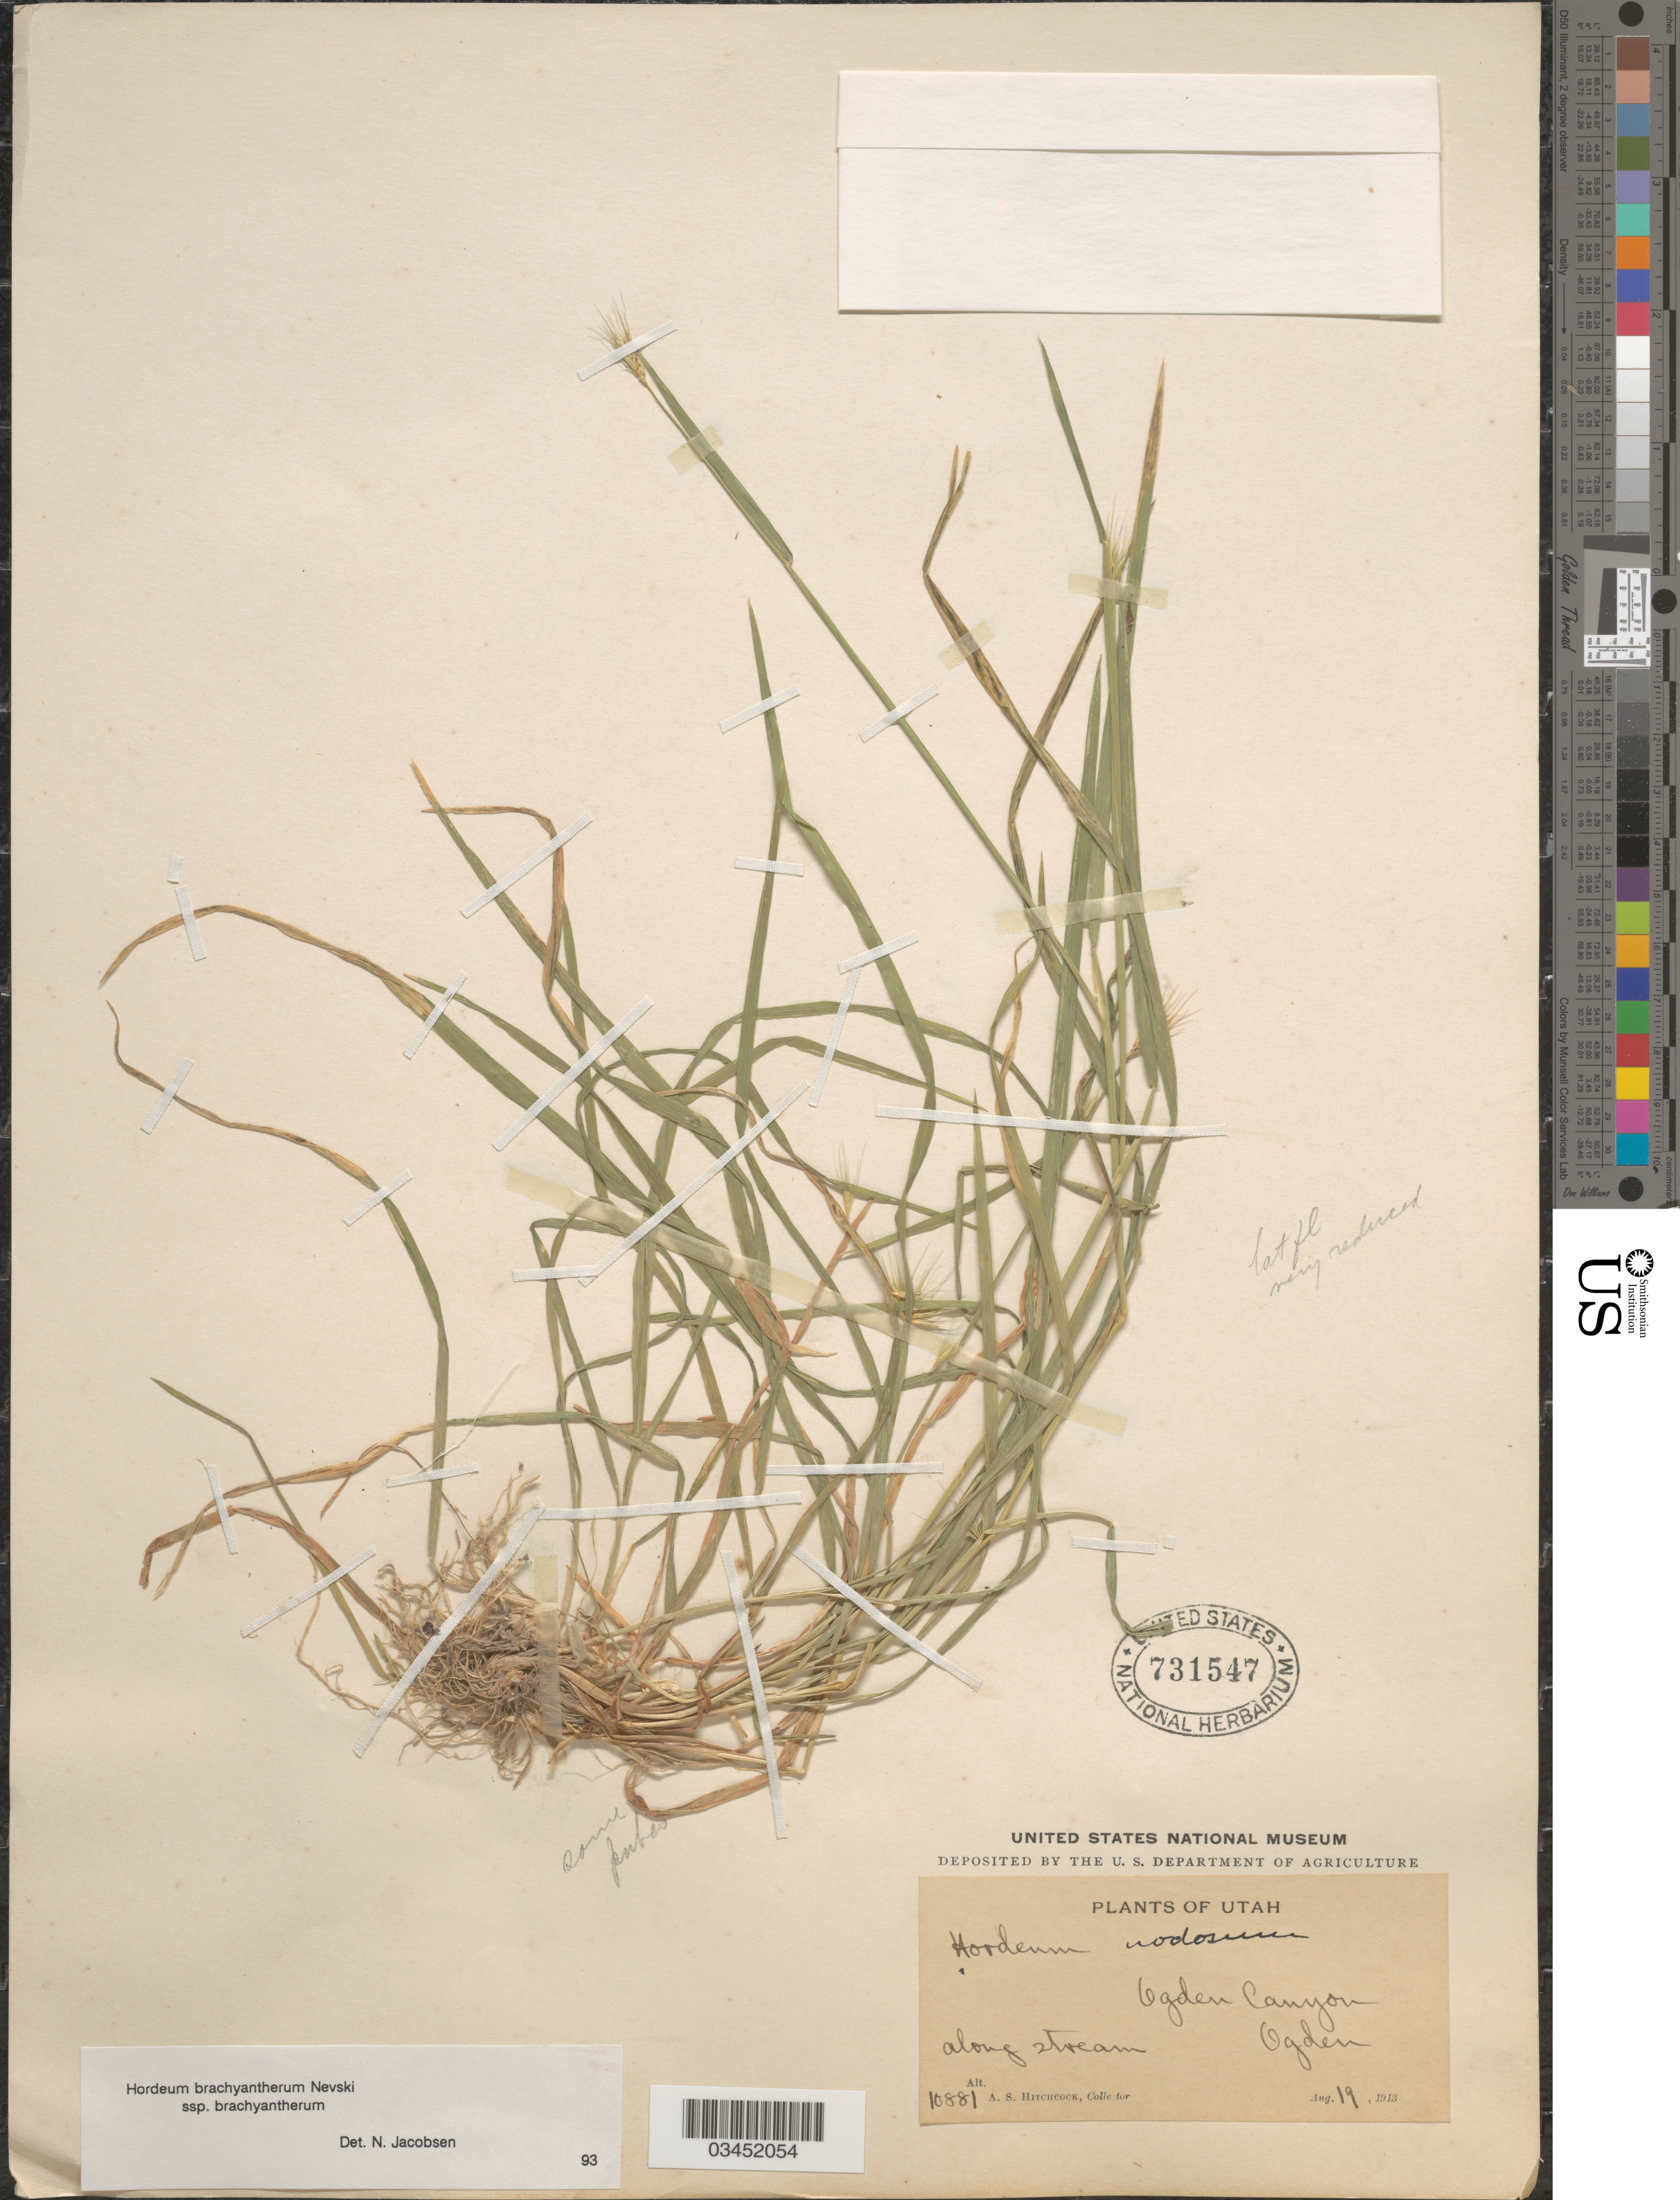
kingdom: Plantae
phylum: Tracheophyta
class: Liliopsida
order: Poales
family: Poaceae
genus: Hordeum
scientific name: Hordeum brachyantherum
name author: Nevski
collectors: A. S. Hitchcock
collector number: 10881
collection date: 1913-08-19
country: United States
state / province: Utah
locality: Ogden Canyon. Along stream, Ogden.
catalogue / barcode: US 731547